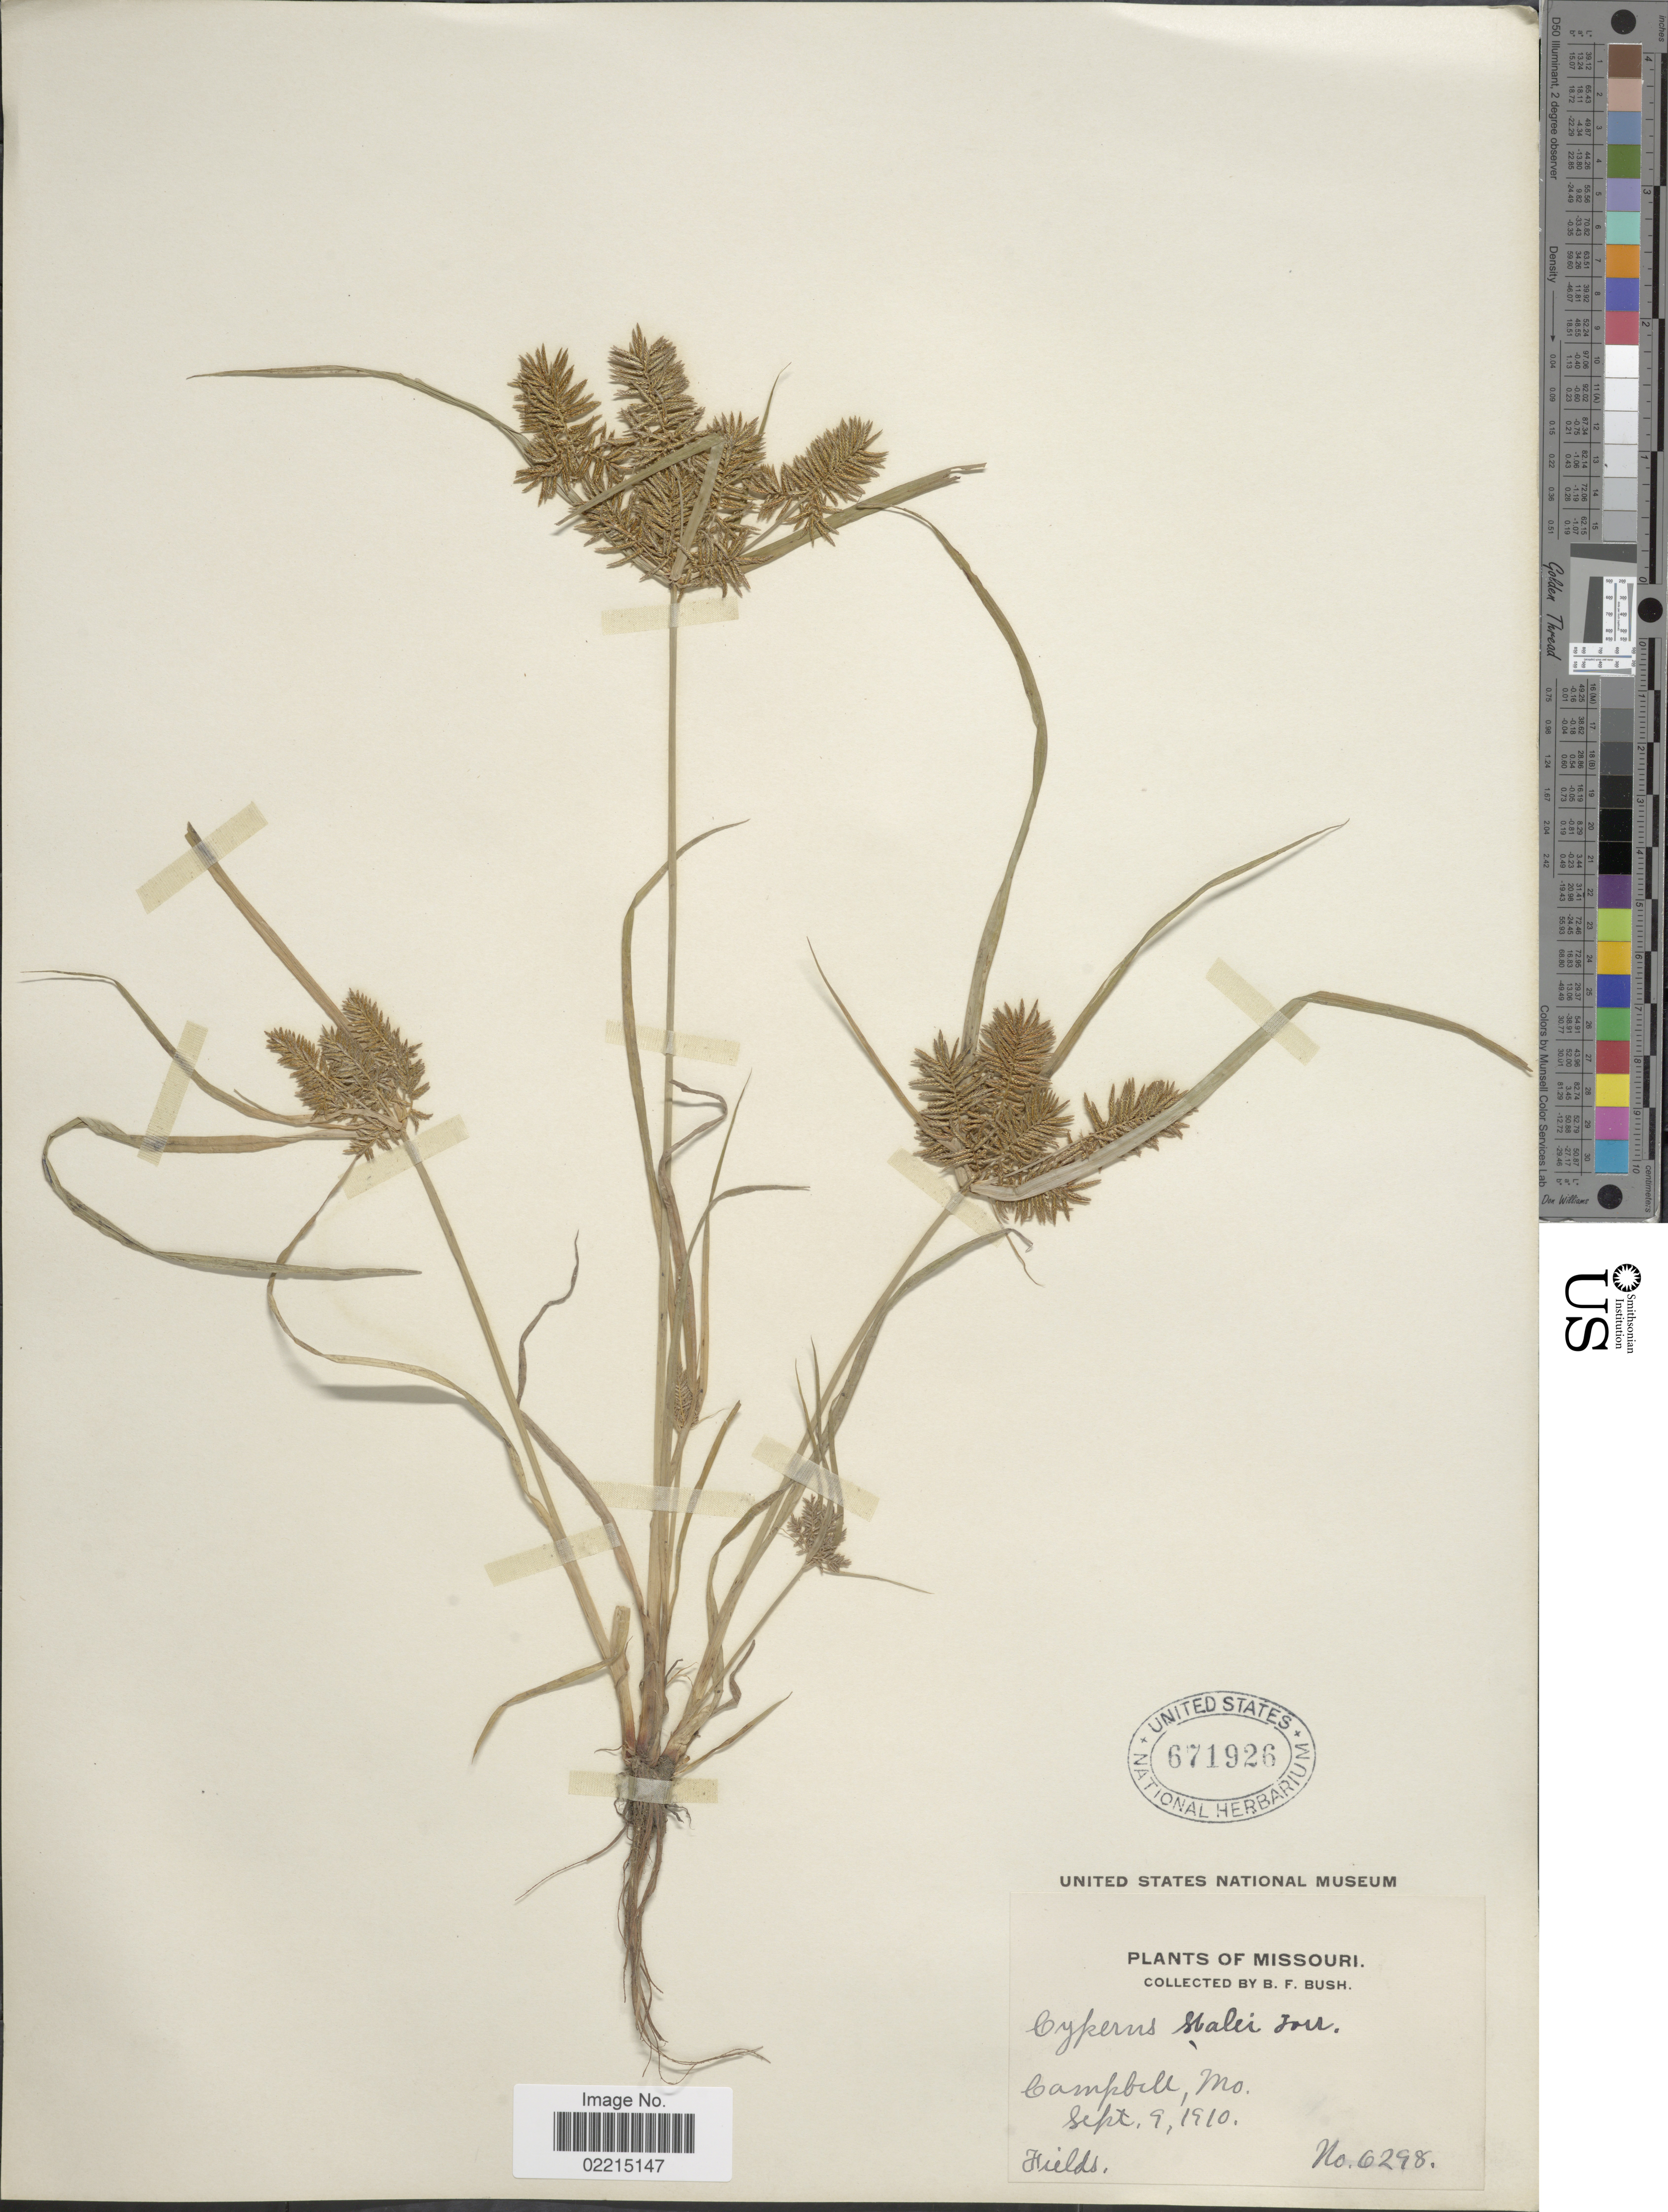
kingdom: Plantae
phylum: Tracheophyta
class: Liliopsida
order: Poales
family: Cyperaceae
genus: Cyperus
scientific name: Cyperus erythrorhizos Muhl.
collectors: B. F. Bush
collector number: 6298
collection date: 1910-09-09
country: United States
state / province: Missouri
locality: Campbell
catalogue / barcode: US 671926